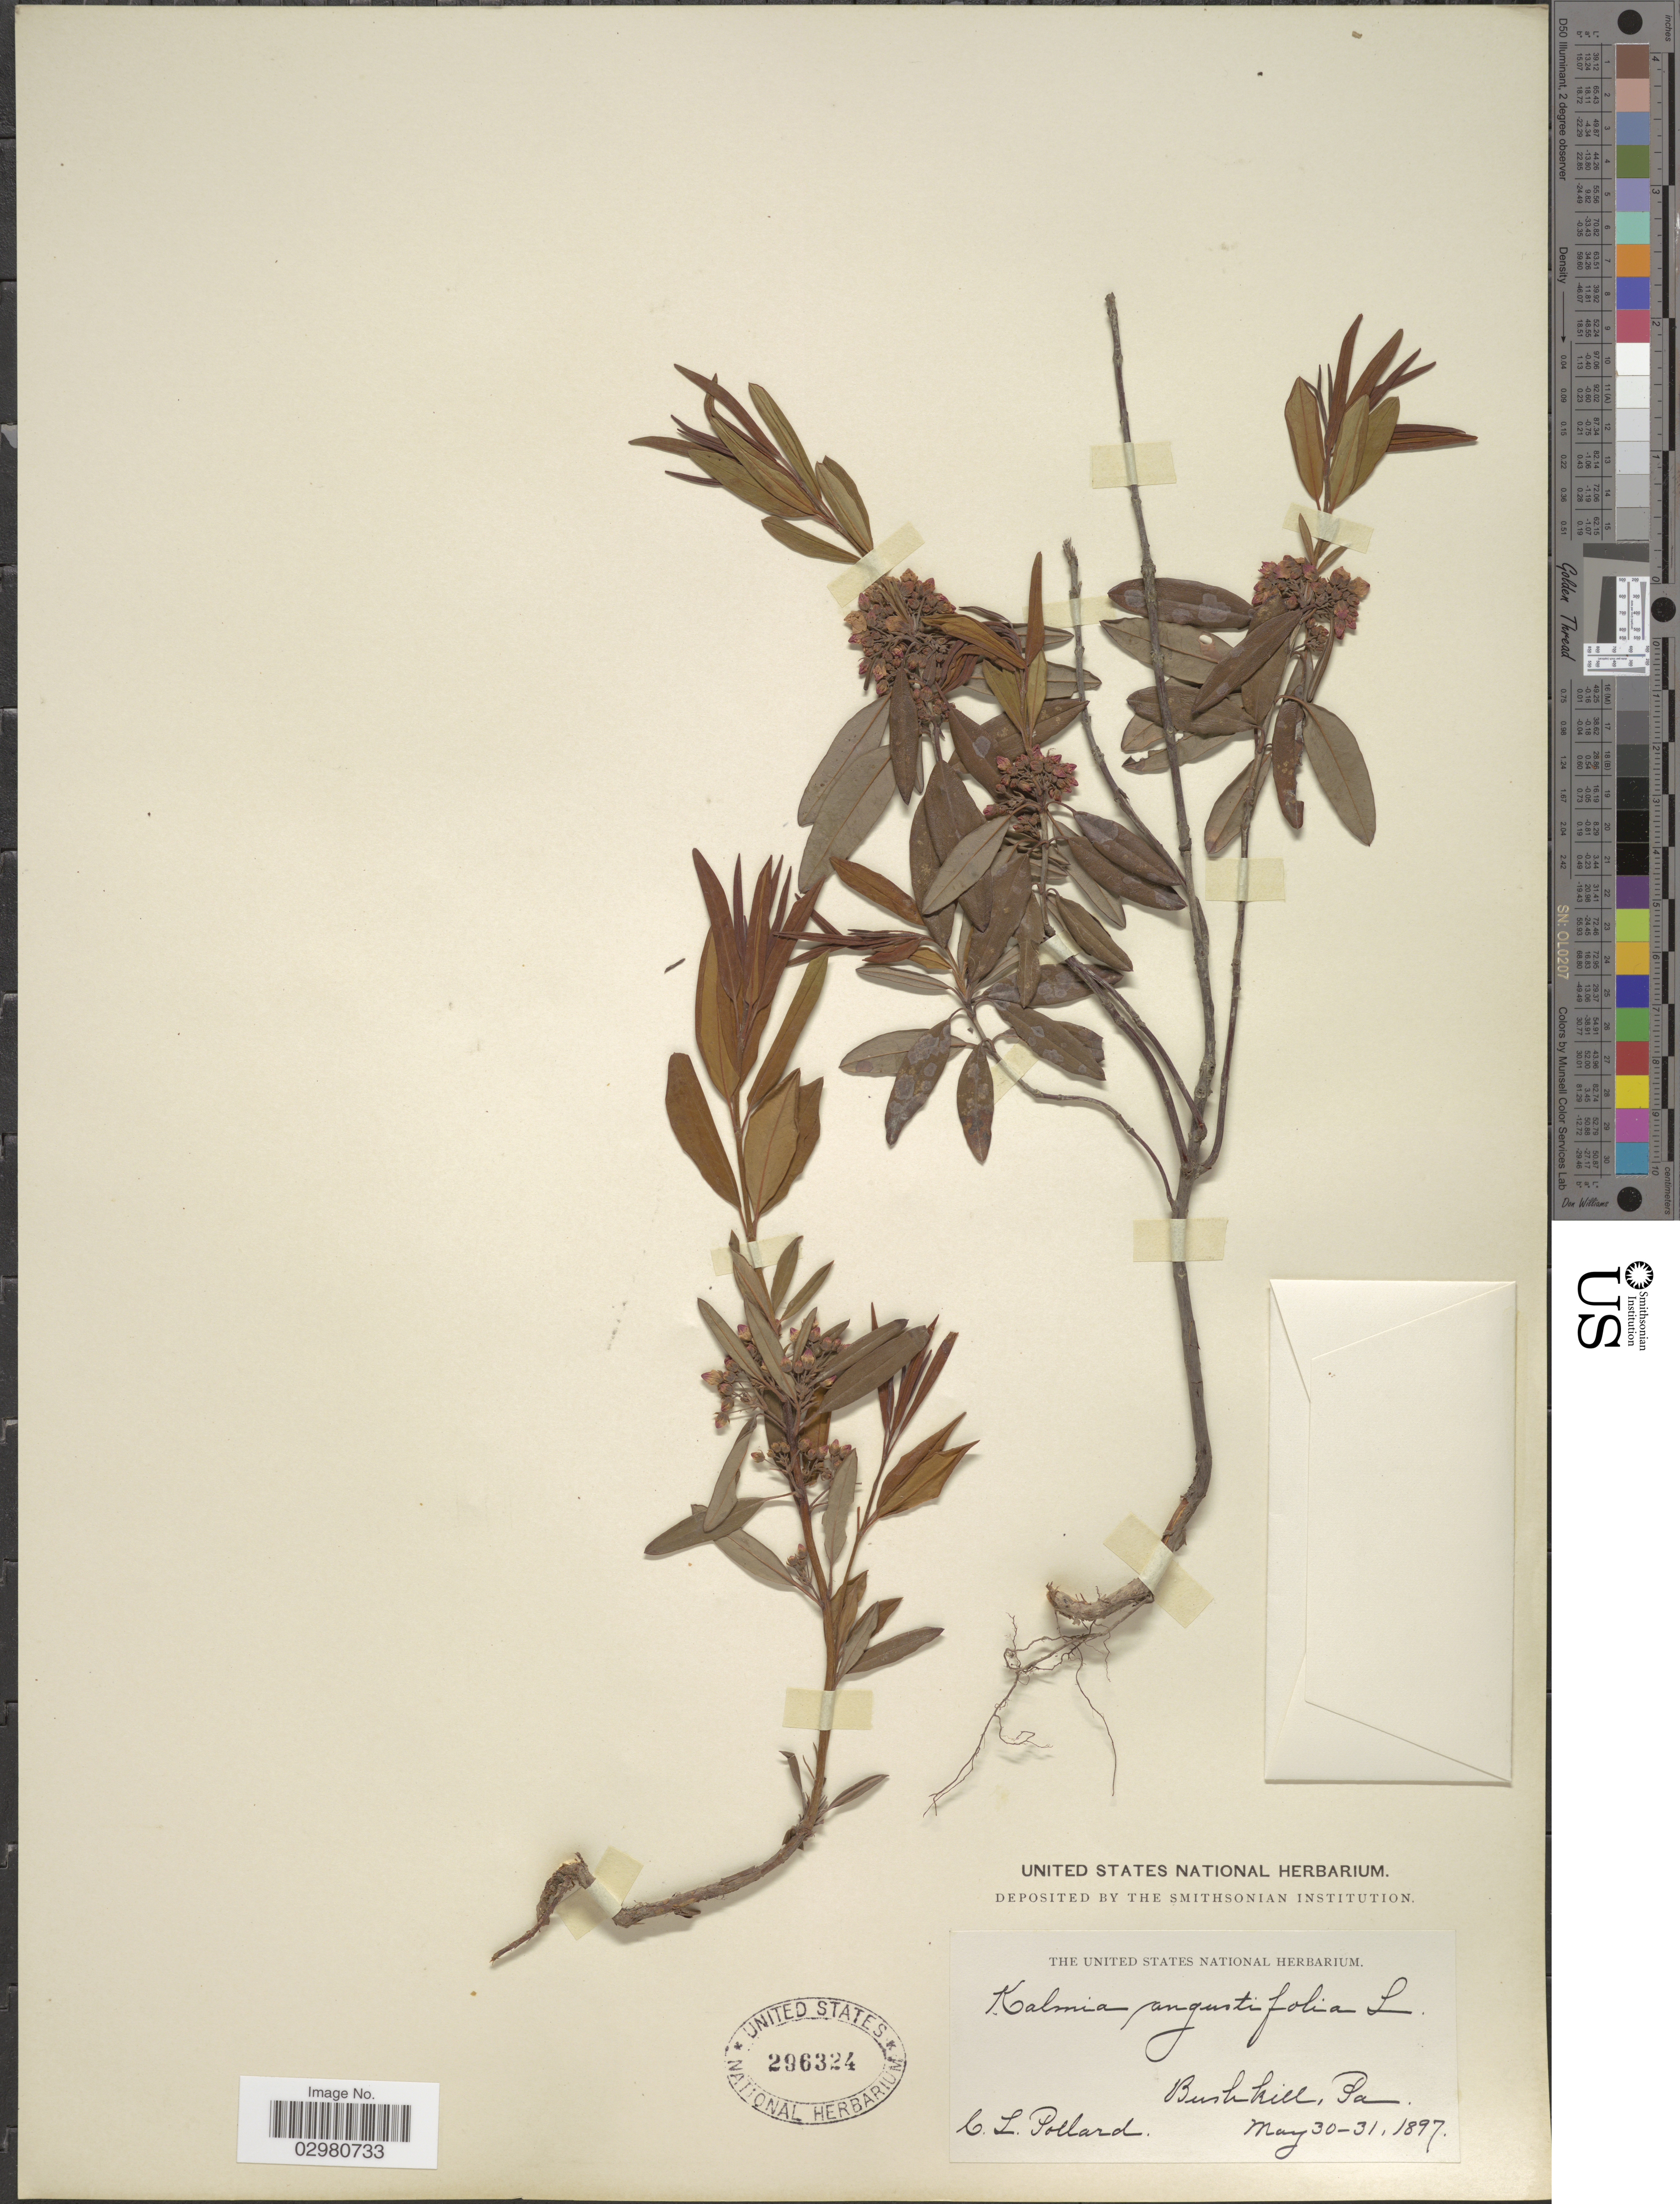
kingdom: Plantae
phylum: Tracheophyta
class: Magnoliopsida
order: Ericales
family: Ericaceae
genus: Kalmia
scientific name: Kalmia angustifolia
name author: L.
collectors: C. L. Pollard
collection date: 1897-05-30/1897-05-31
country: United States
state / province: Pennsylvania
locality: Bushkill, Pa.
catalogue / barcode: US 296324